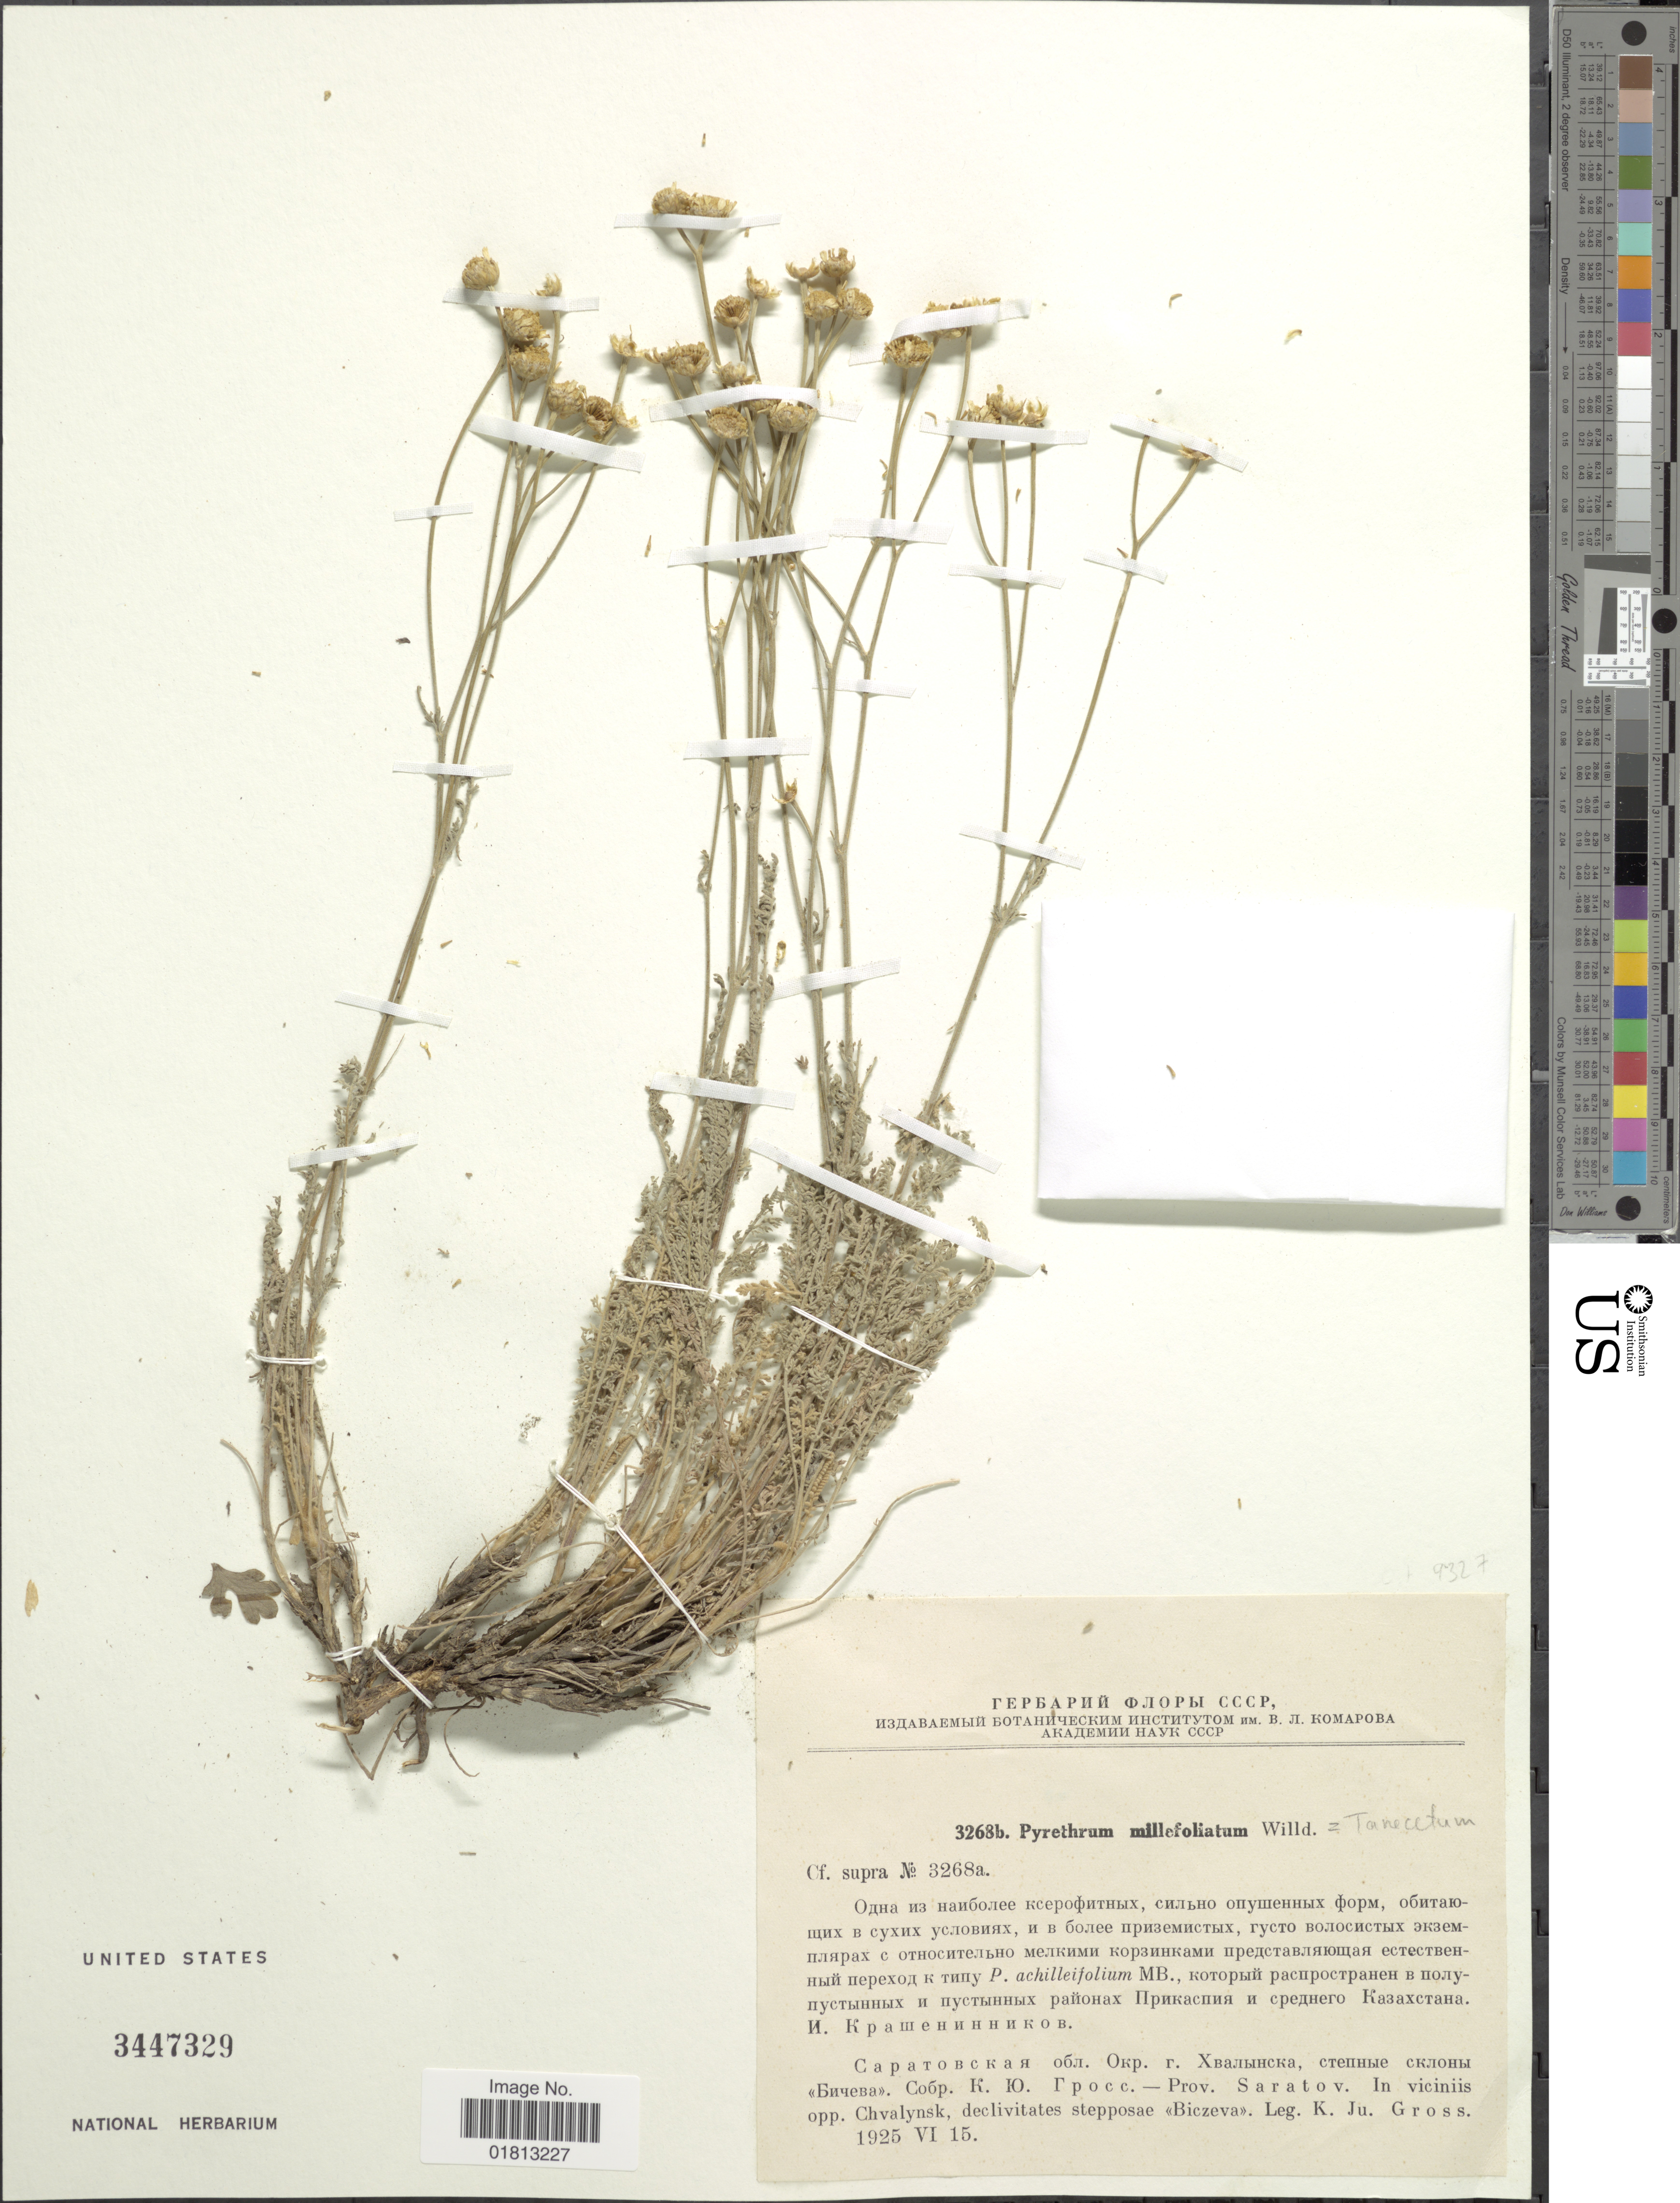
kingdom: Plantae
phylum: Tracheophyta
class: Magnoliopsida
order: Asterales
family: Asteraceae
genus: Tanacetum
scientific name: Tanacetum partheniifolium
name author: (Willd.) Sch. Bip.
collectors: K. Gross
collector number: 3268b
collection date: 1925-06-15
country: Russian Federation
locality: Prov. Saratoc, In viciniis popp. Chvalynsk, declivitates stepposae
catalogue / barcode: US 3447329